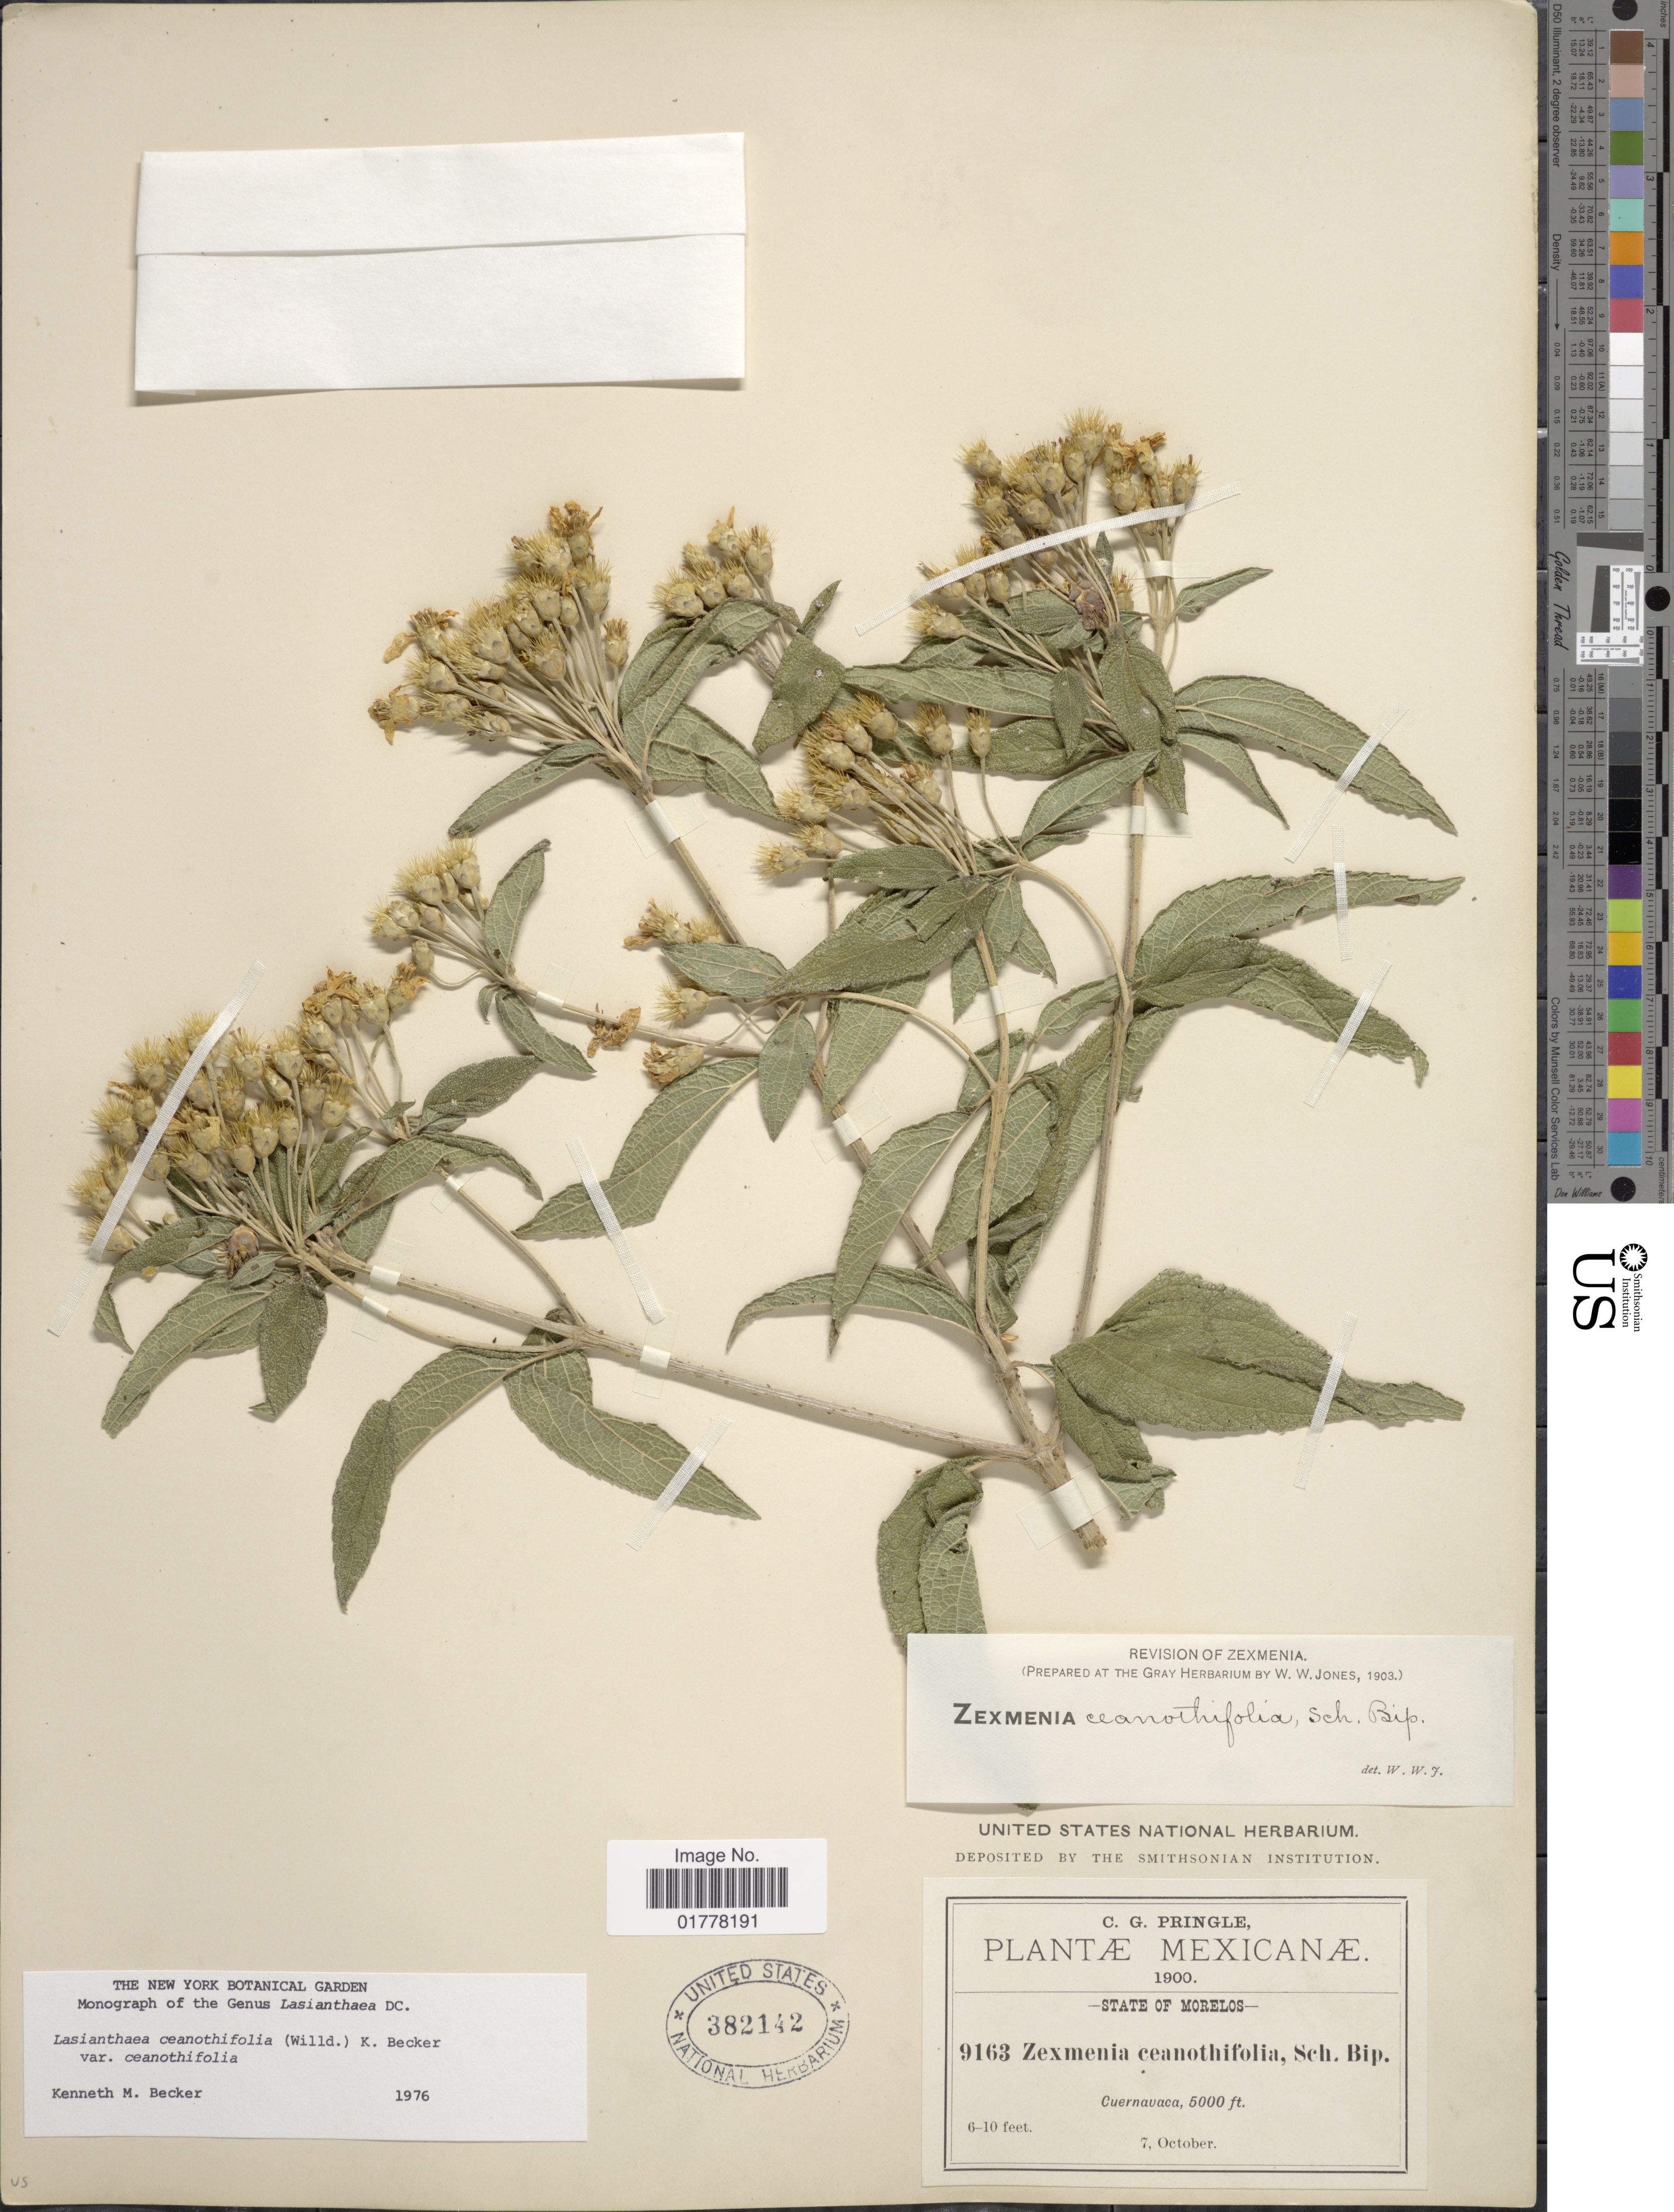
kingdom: Plantae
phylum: Tracheophyta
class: Magnoliopsida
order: Asterales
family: Asteraceae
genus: Lasianthaea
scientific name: Lasianthaea ceanothifolia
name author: (Willd.) K.M. Becker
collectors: C. G. Pringle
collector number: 9163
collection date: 1900-10-07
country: Mexico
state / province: Morelos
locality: State of Morelos. Cuernavaca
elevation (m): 1524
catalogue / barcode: US 382142